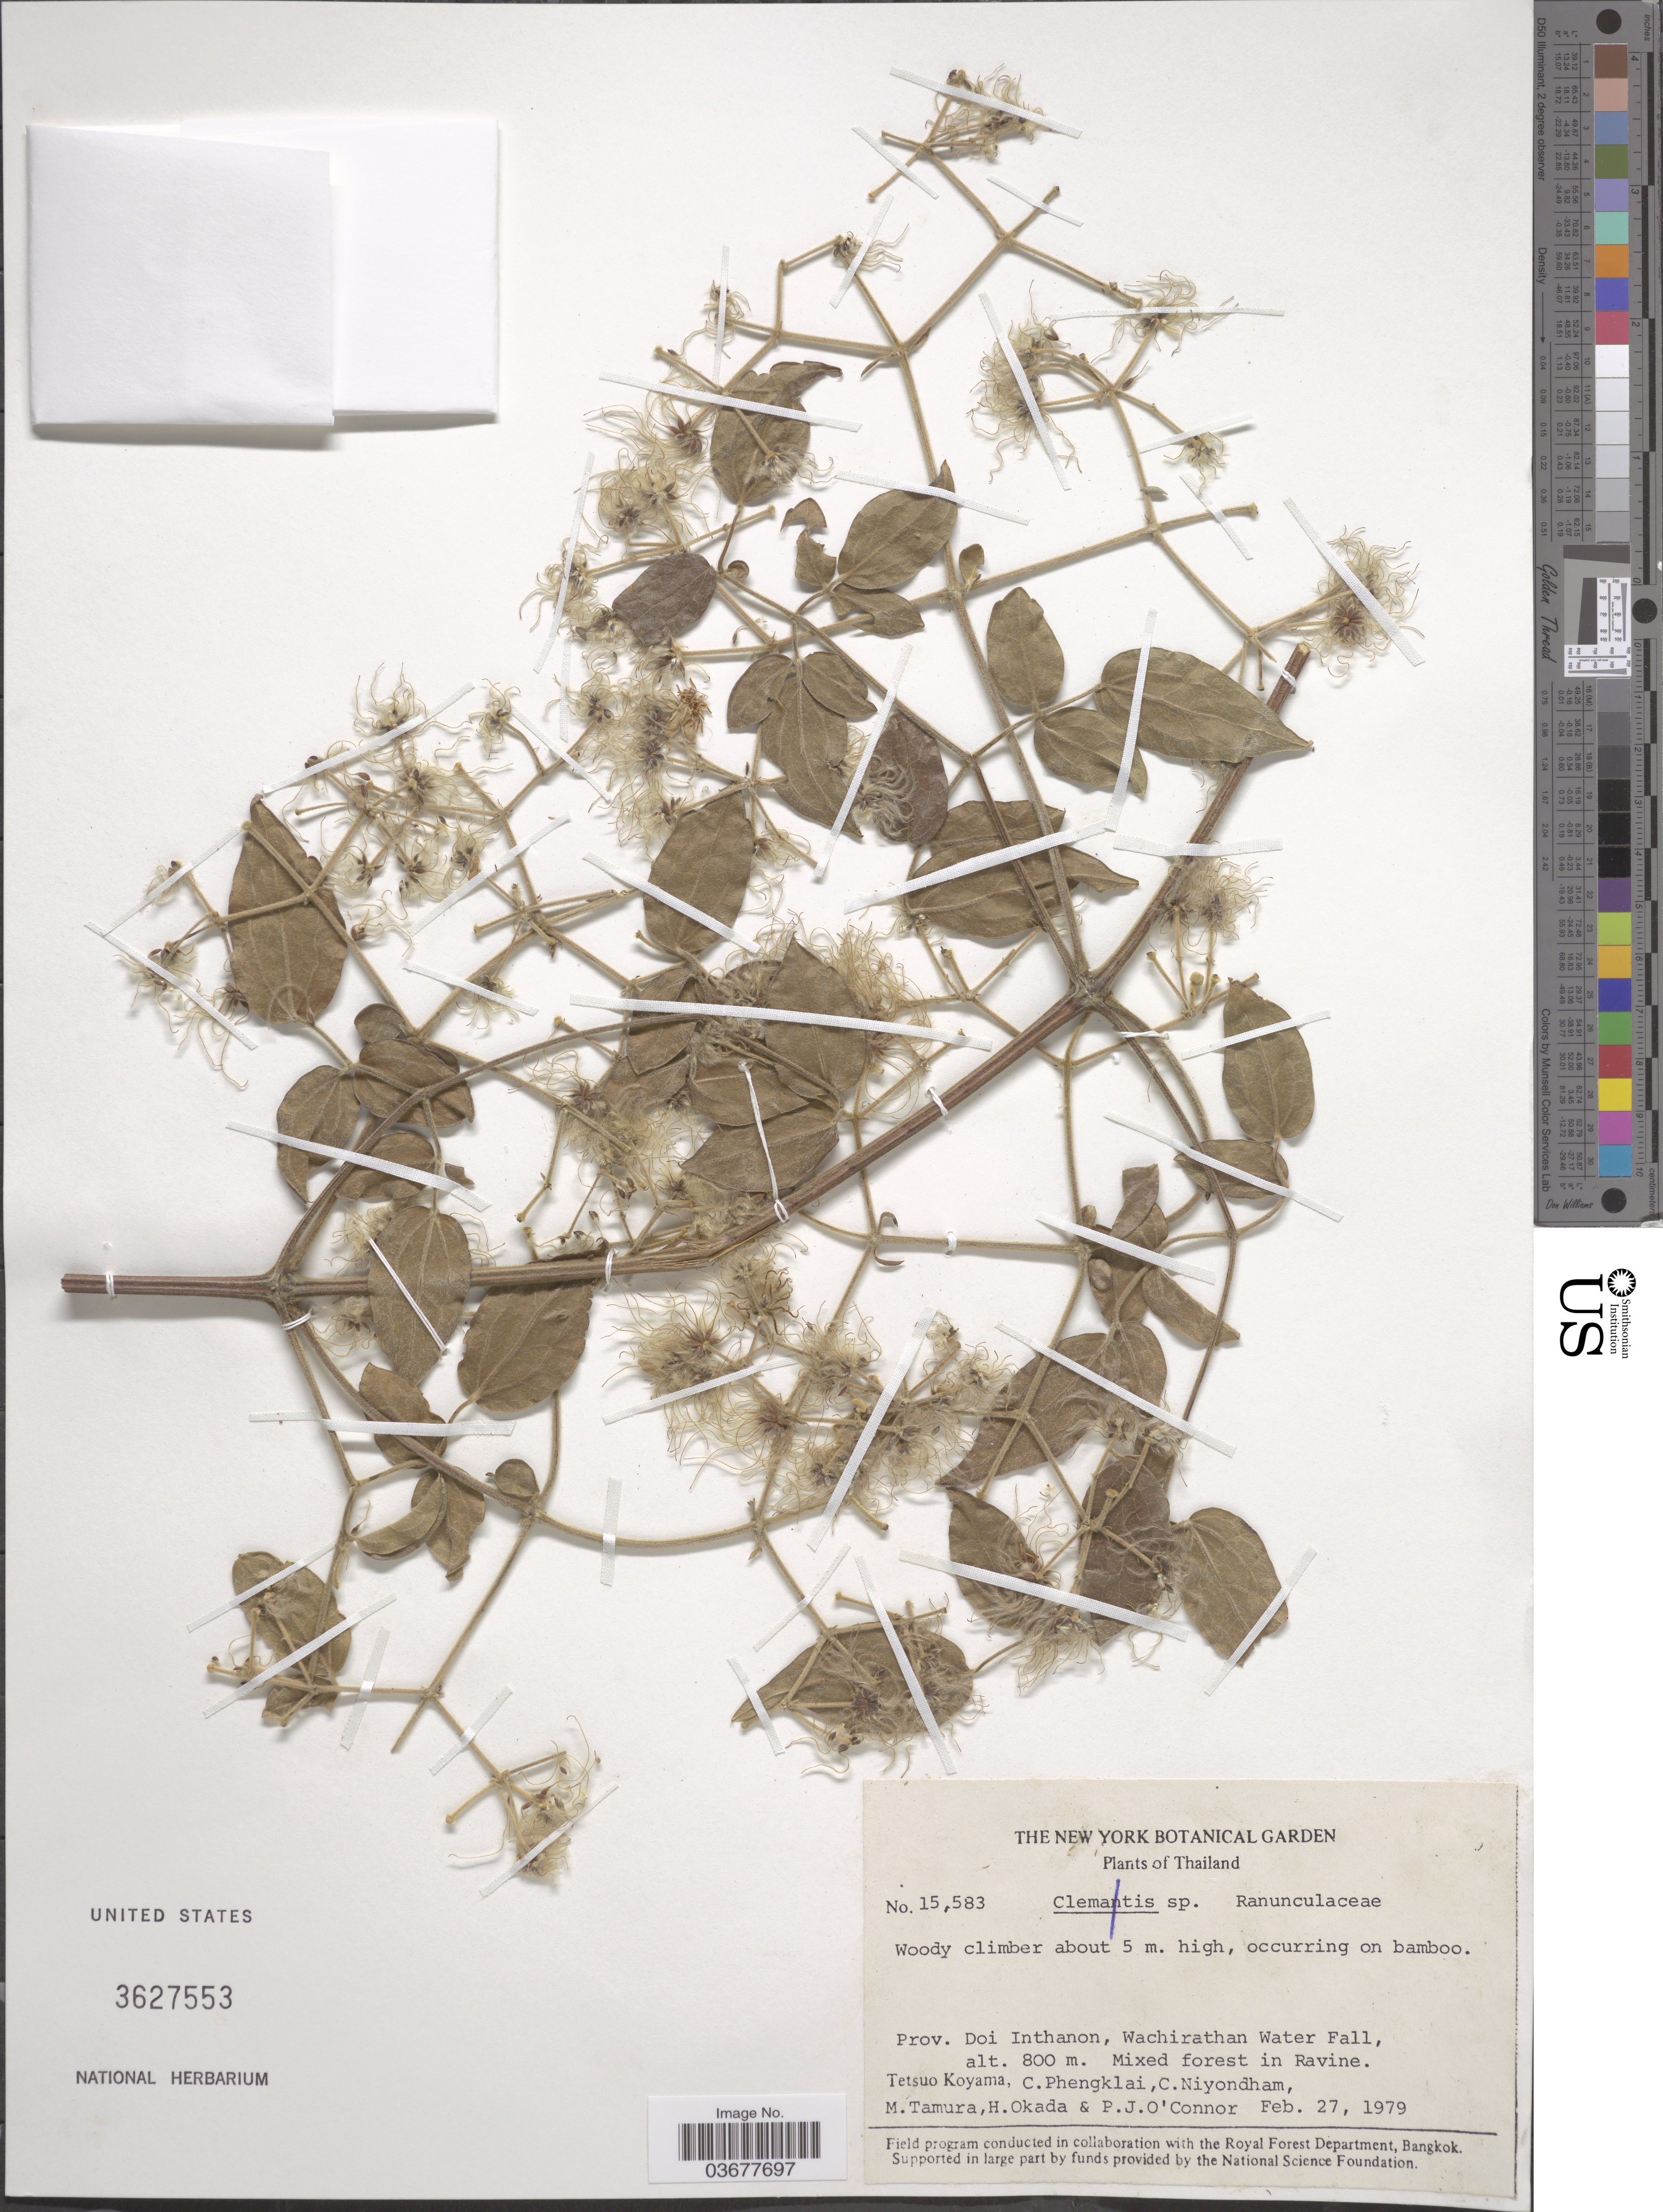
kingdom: Plantae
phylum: Tracheophyta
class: Magnoliopsida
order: Ranunculales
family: Ranunculaceae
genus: Clematis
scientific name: Clematis sp.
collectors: T. Koyama, C. Phengklai, C. Niyondham, M. Tamura & H. Okada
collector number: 15583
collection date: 1979-02-27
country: Thailand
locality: Prov. Doi Inthanon, Wachirathan Water Fall.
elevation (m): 800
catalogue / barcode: US 3627553